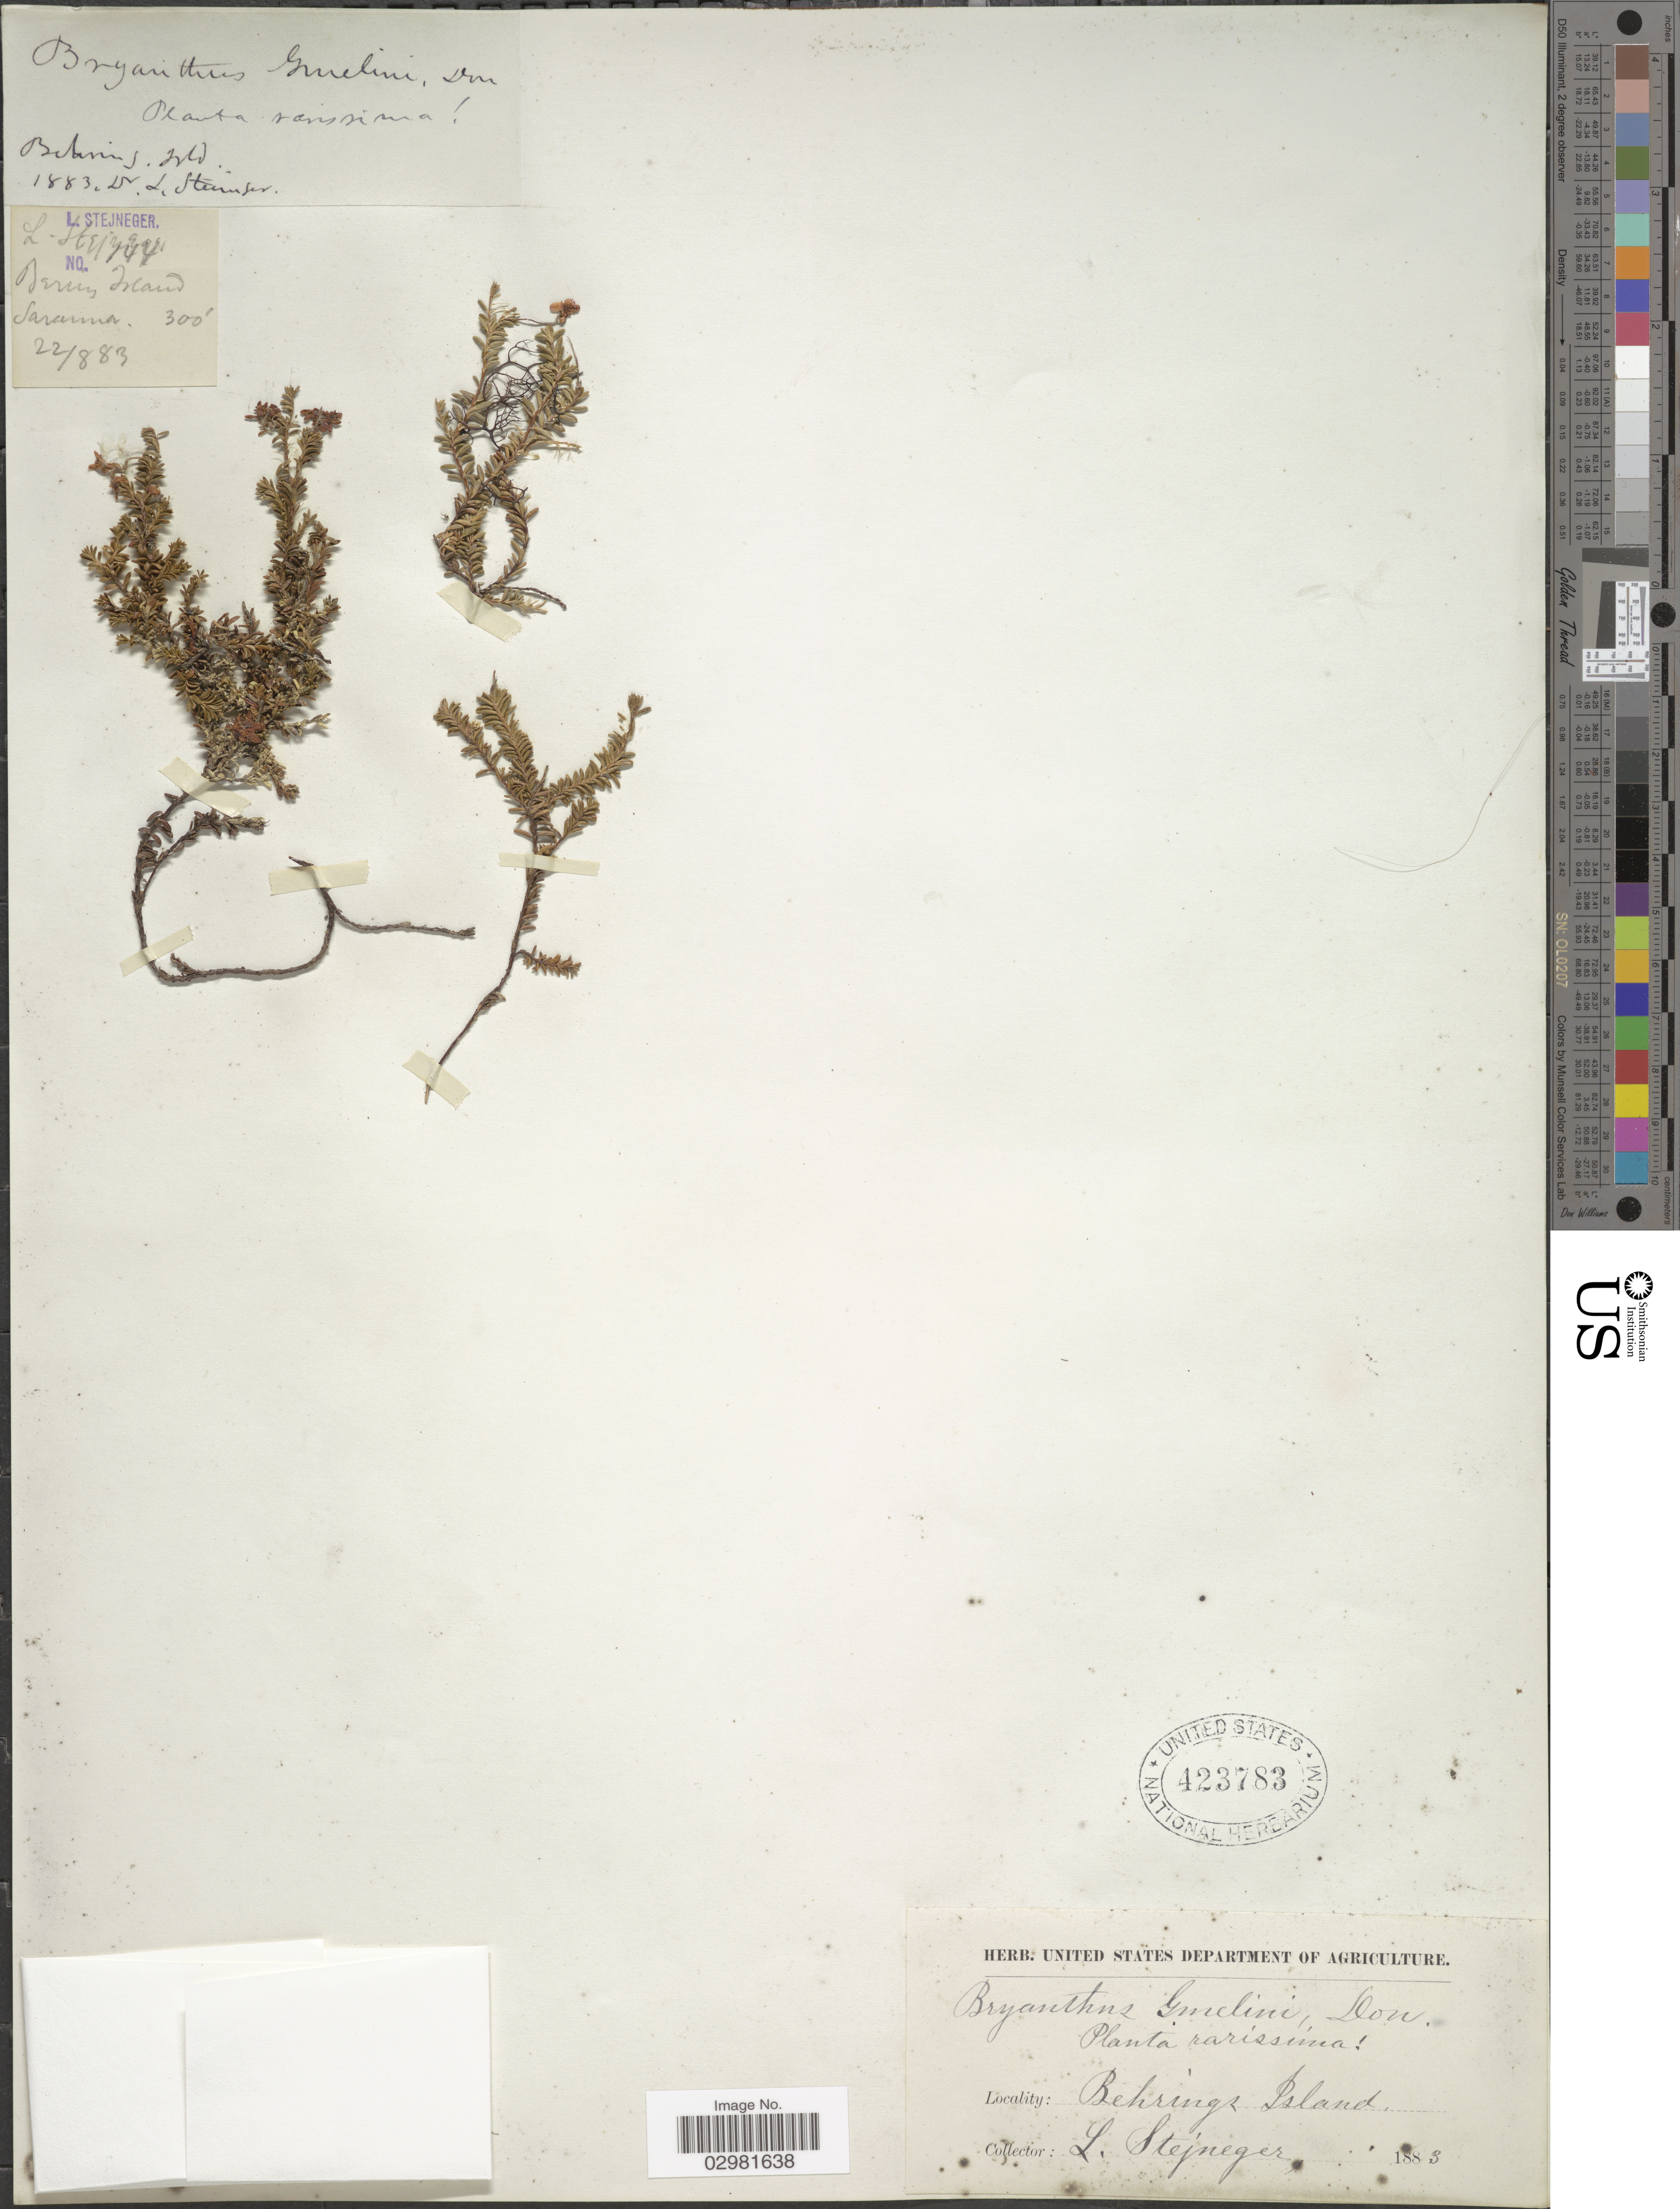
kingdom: Plantae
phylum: Tracheophyta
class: Magnoliopsida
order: Ericales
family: Ericaceae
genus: Bryanthus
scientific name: Bryanthus gmelinii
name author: D. Don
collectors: L. Stejneger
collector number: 144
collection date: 1883-08-22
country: Russian Federation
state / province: Kamchatka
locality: Behrings Island. Bering Island, Saranna.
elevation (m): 91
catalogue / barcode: US 423783